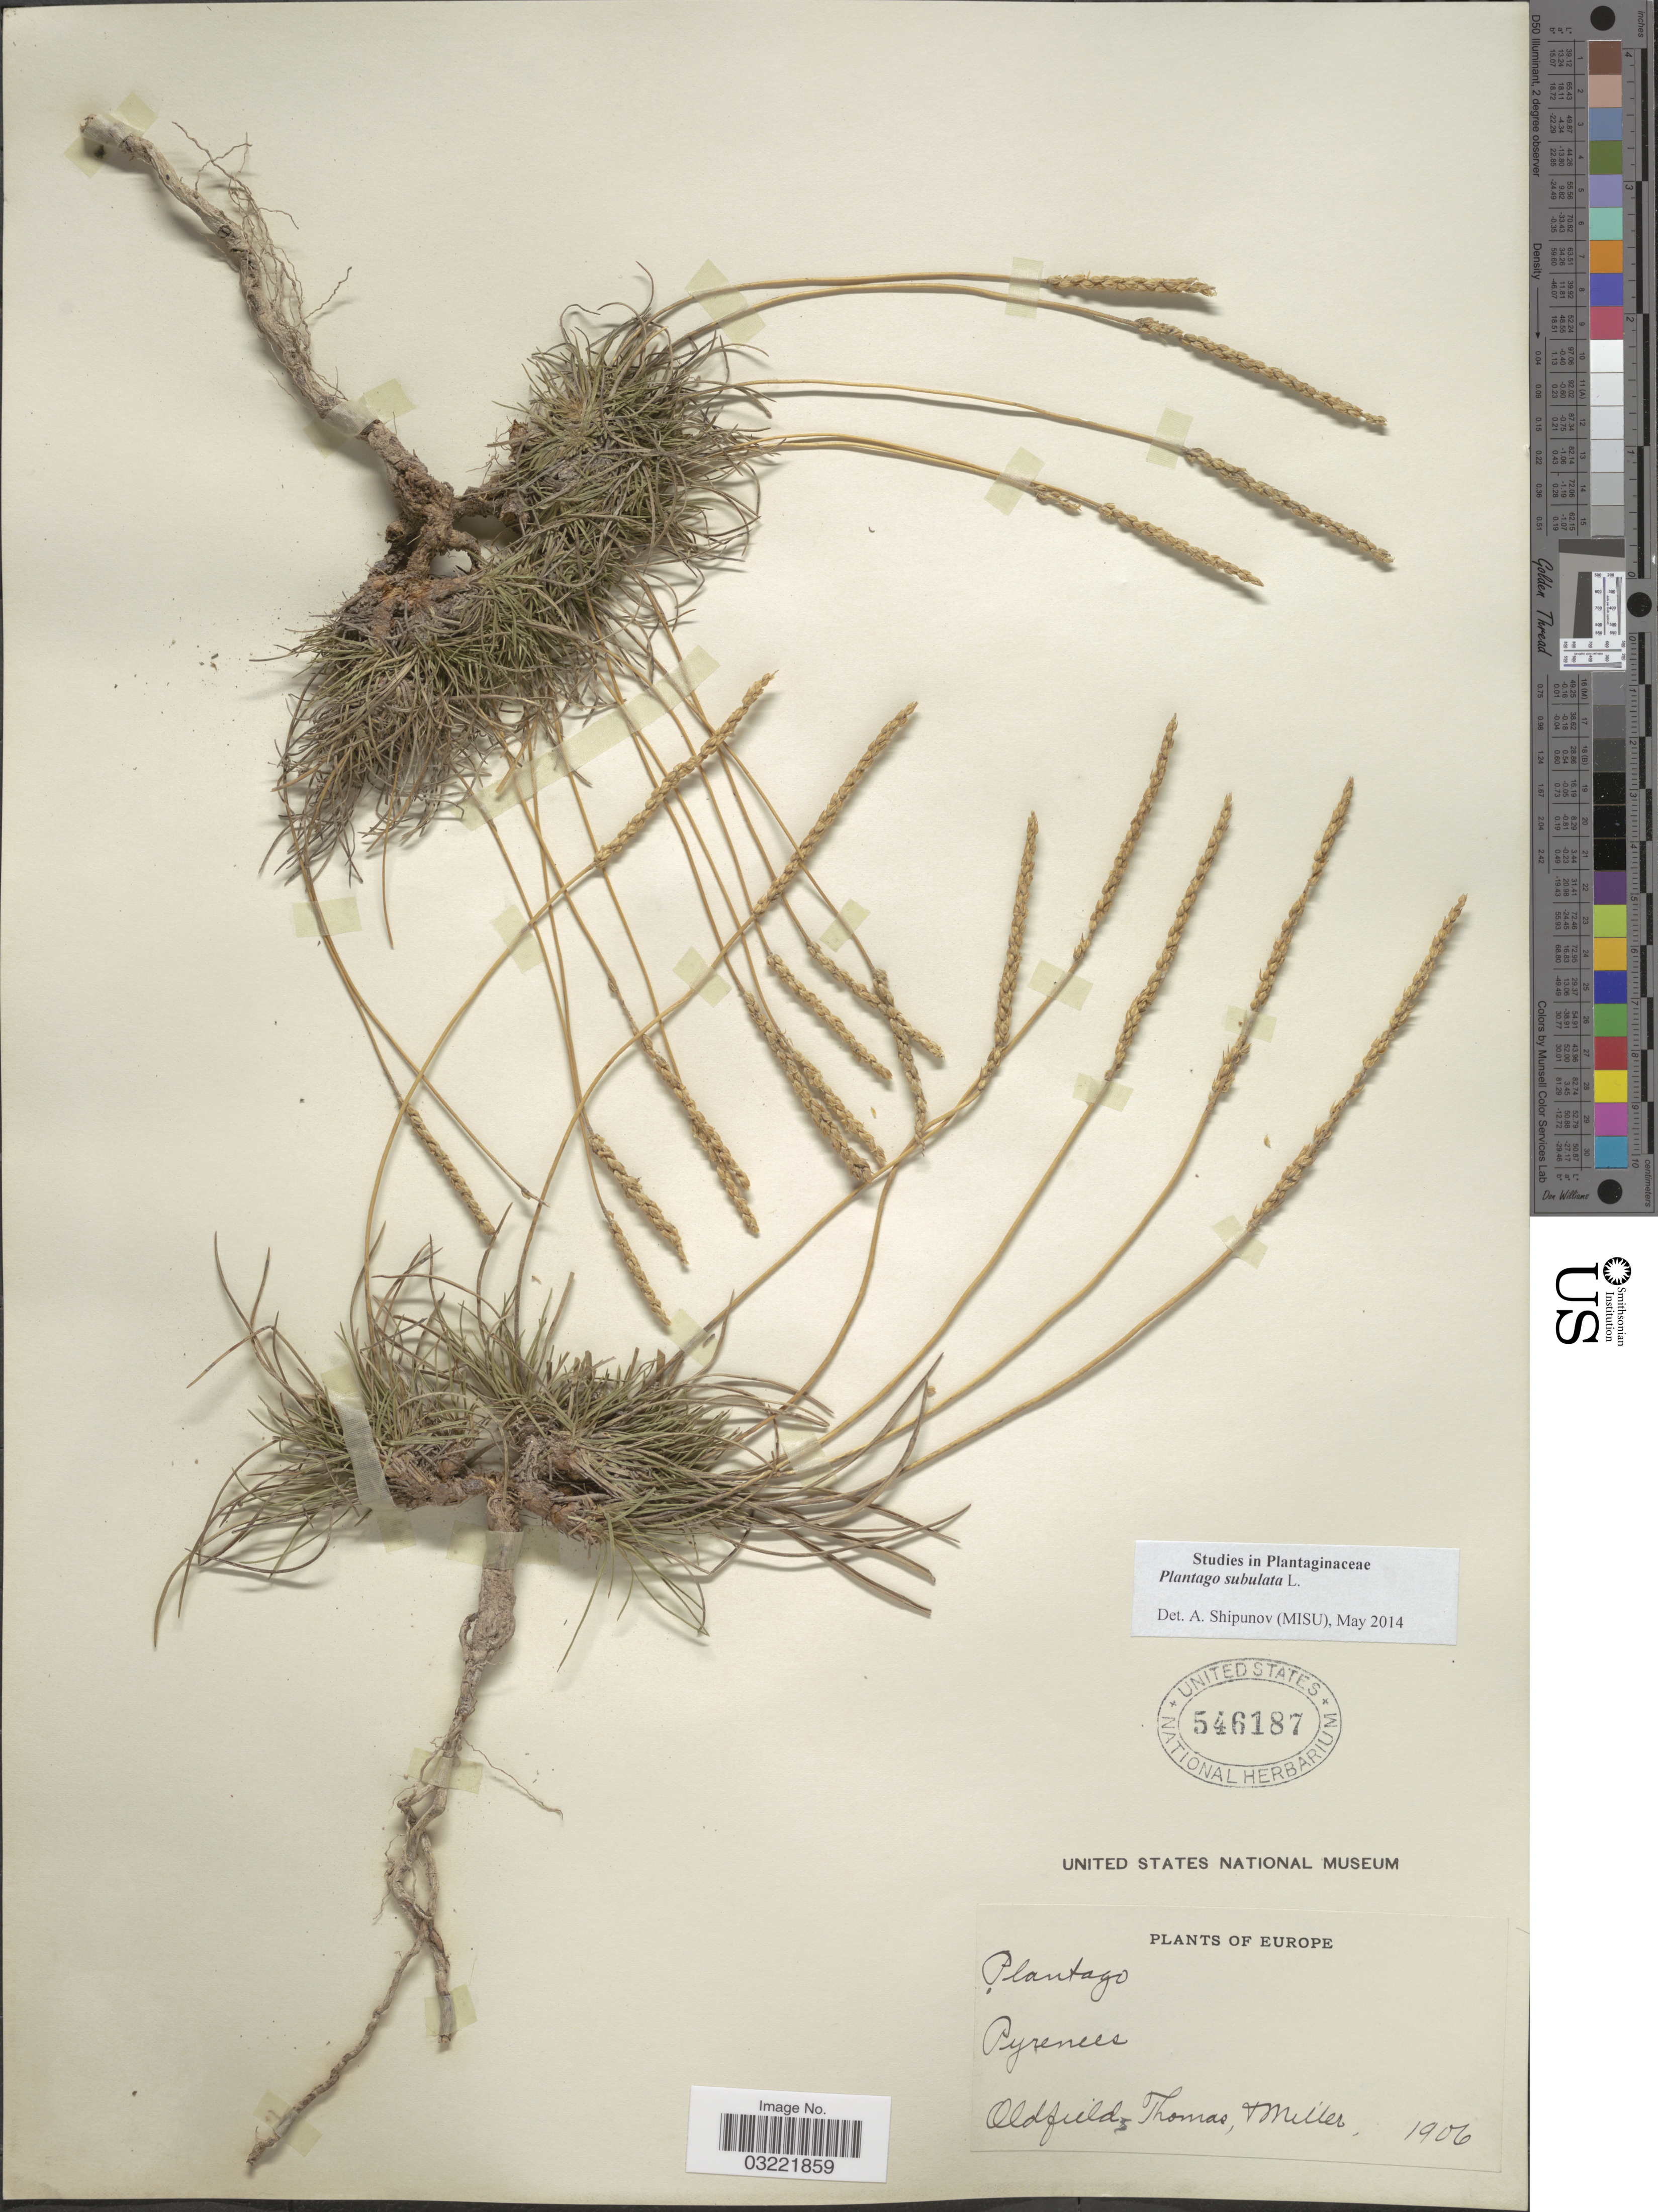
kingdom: Plantae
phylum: Tracheophyta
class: Magnoliopsida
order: Lamiales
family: Plantaginaceae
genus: Plantago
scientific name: Plantago subulata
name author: L.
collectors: Oldfield, Thomas & -- Miller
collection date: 1906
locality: Europe. Pyrenees.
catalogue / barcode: US 546187